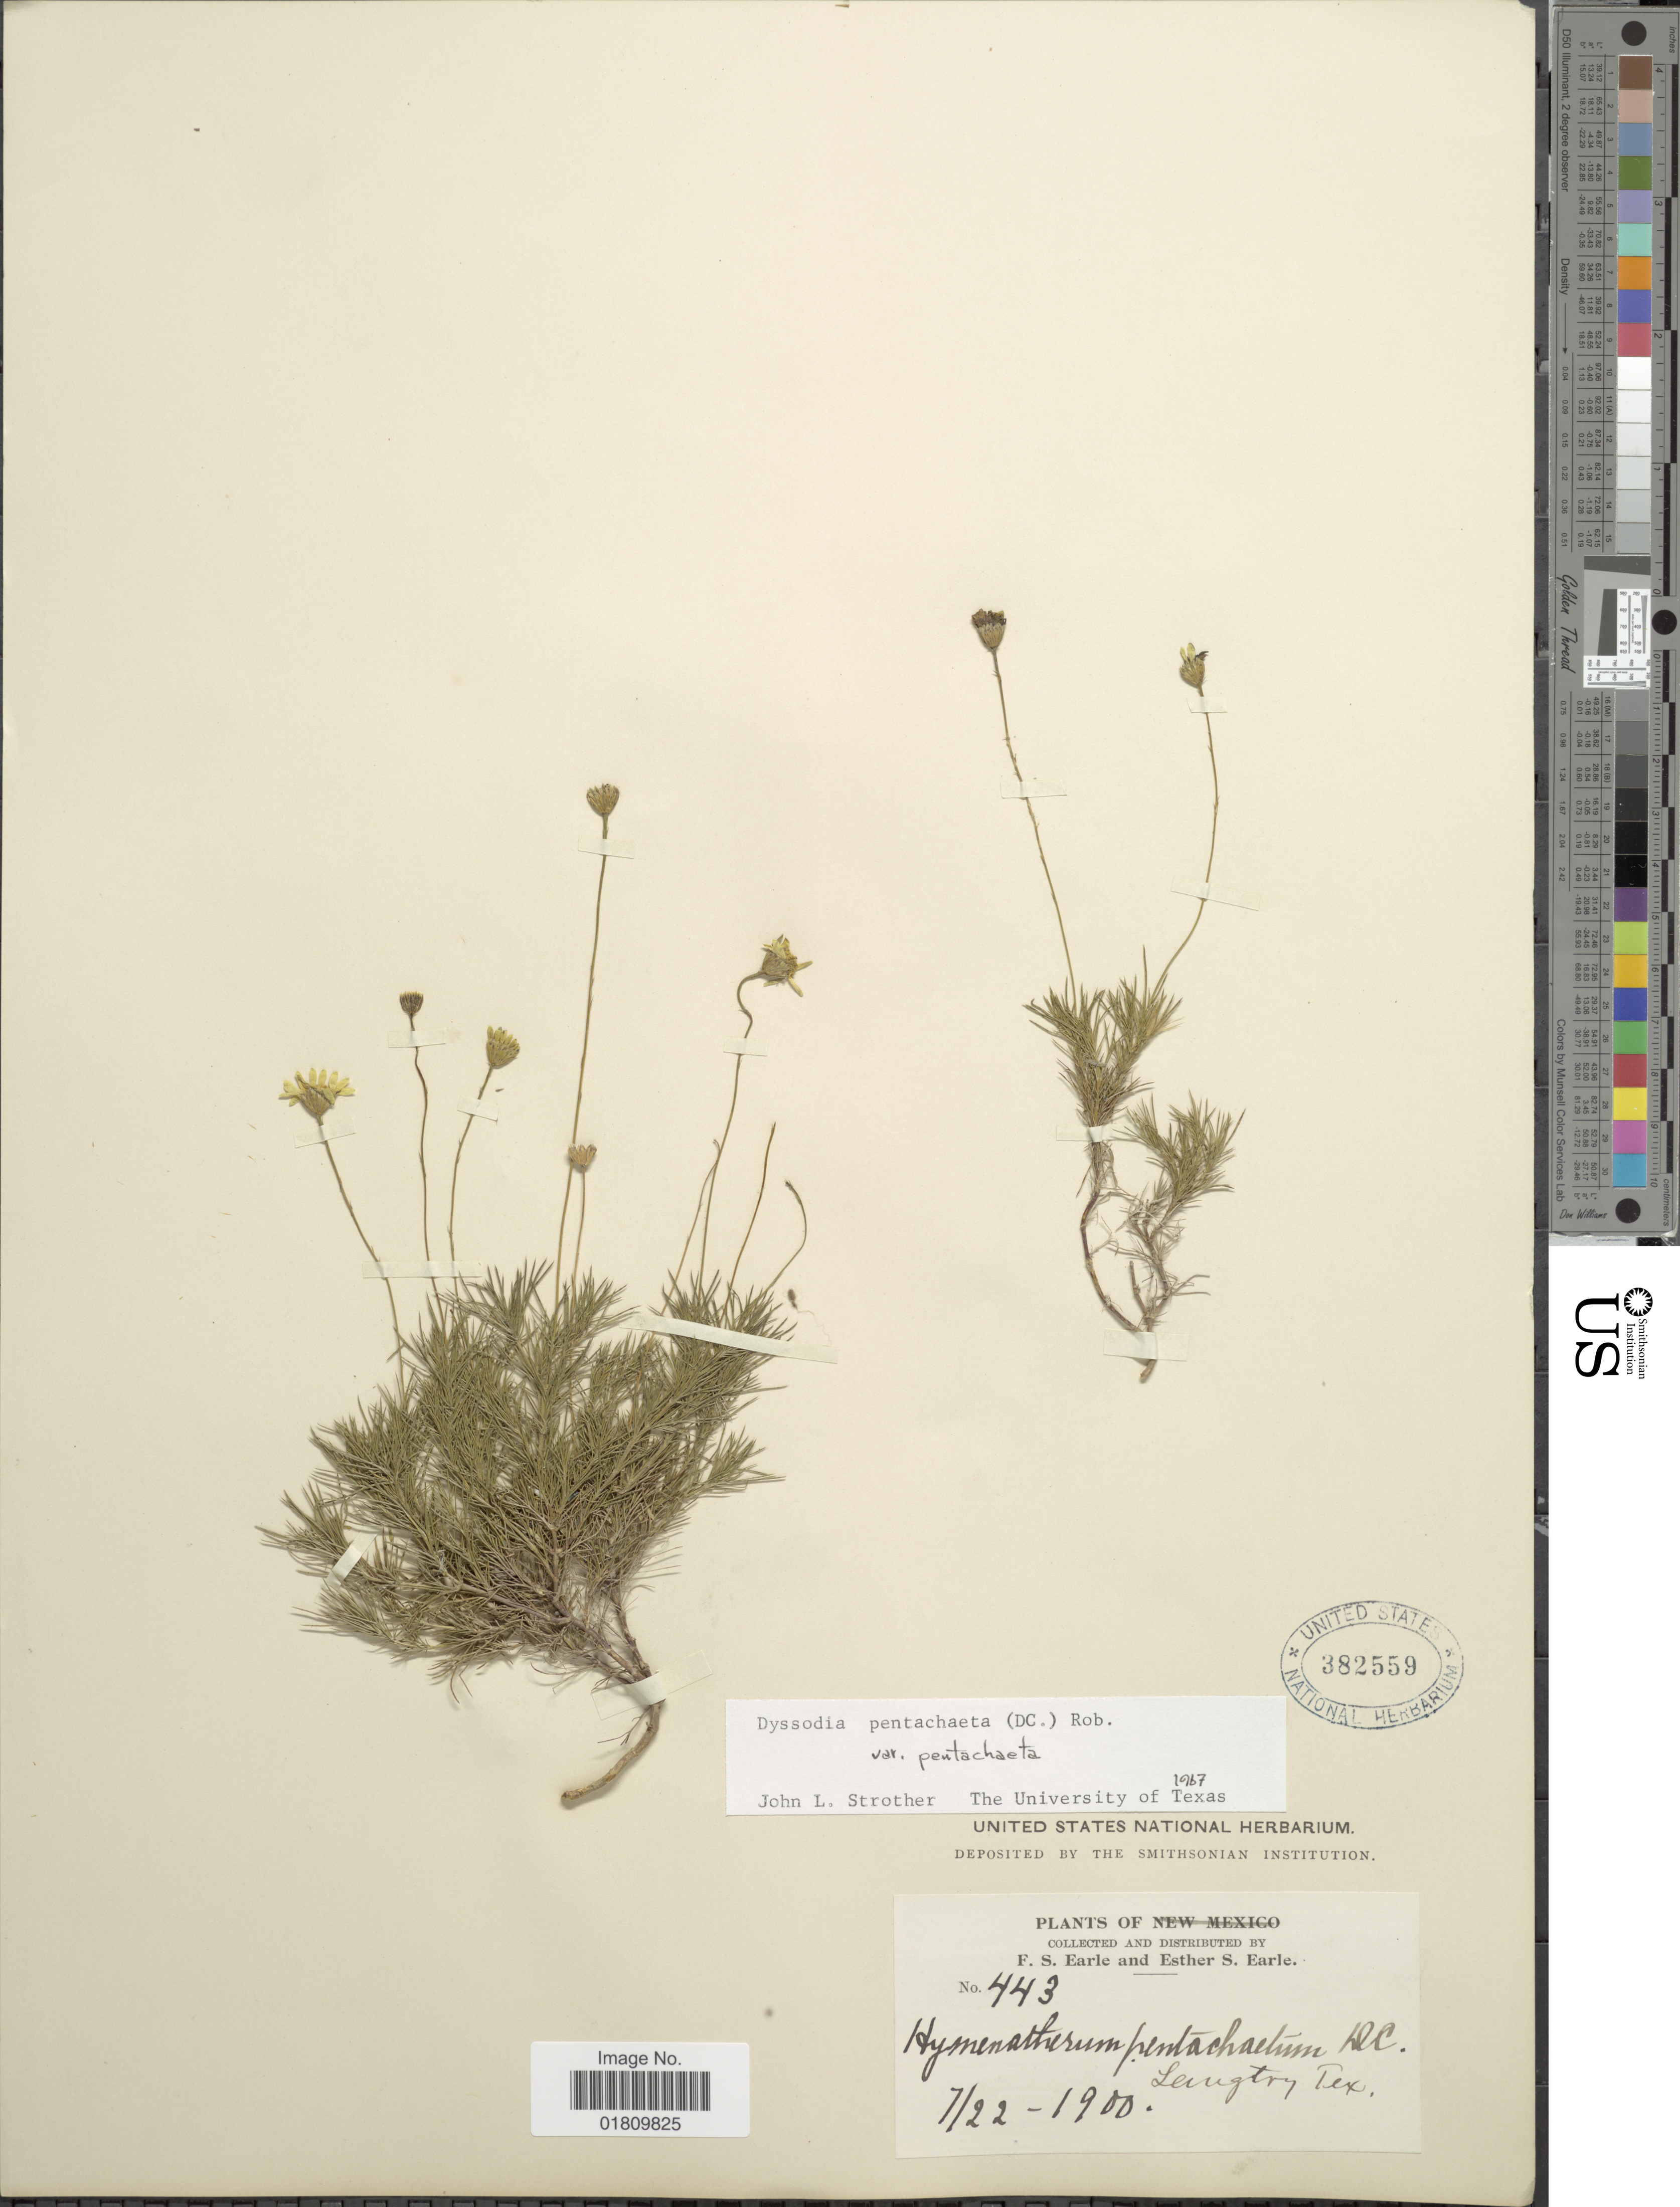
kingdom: Plantae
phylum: Tracheophyta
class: Magnoliopsida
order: Asterales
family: Asteraceae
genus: Thymophylla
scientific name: Thymophylla pentachaeta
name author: (DC.) Small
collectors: F. S. Earle & E. S. Earle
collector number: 443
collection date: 1900-07-22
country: United States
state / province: Texas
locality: Langtry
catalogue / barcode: US 382559